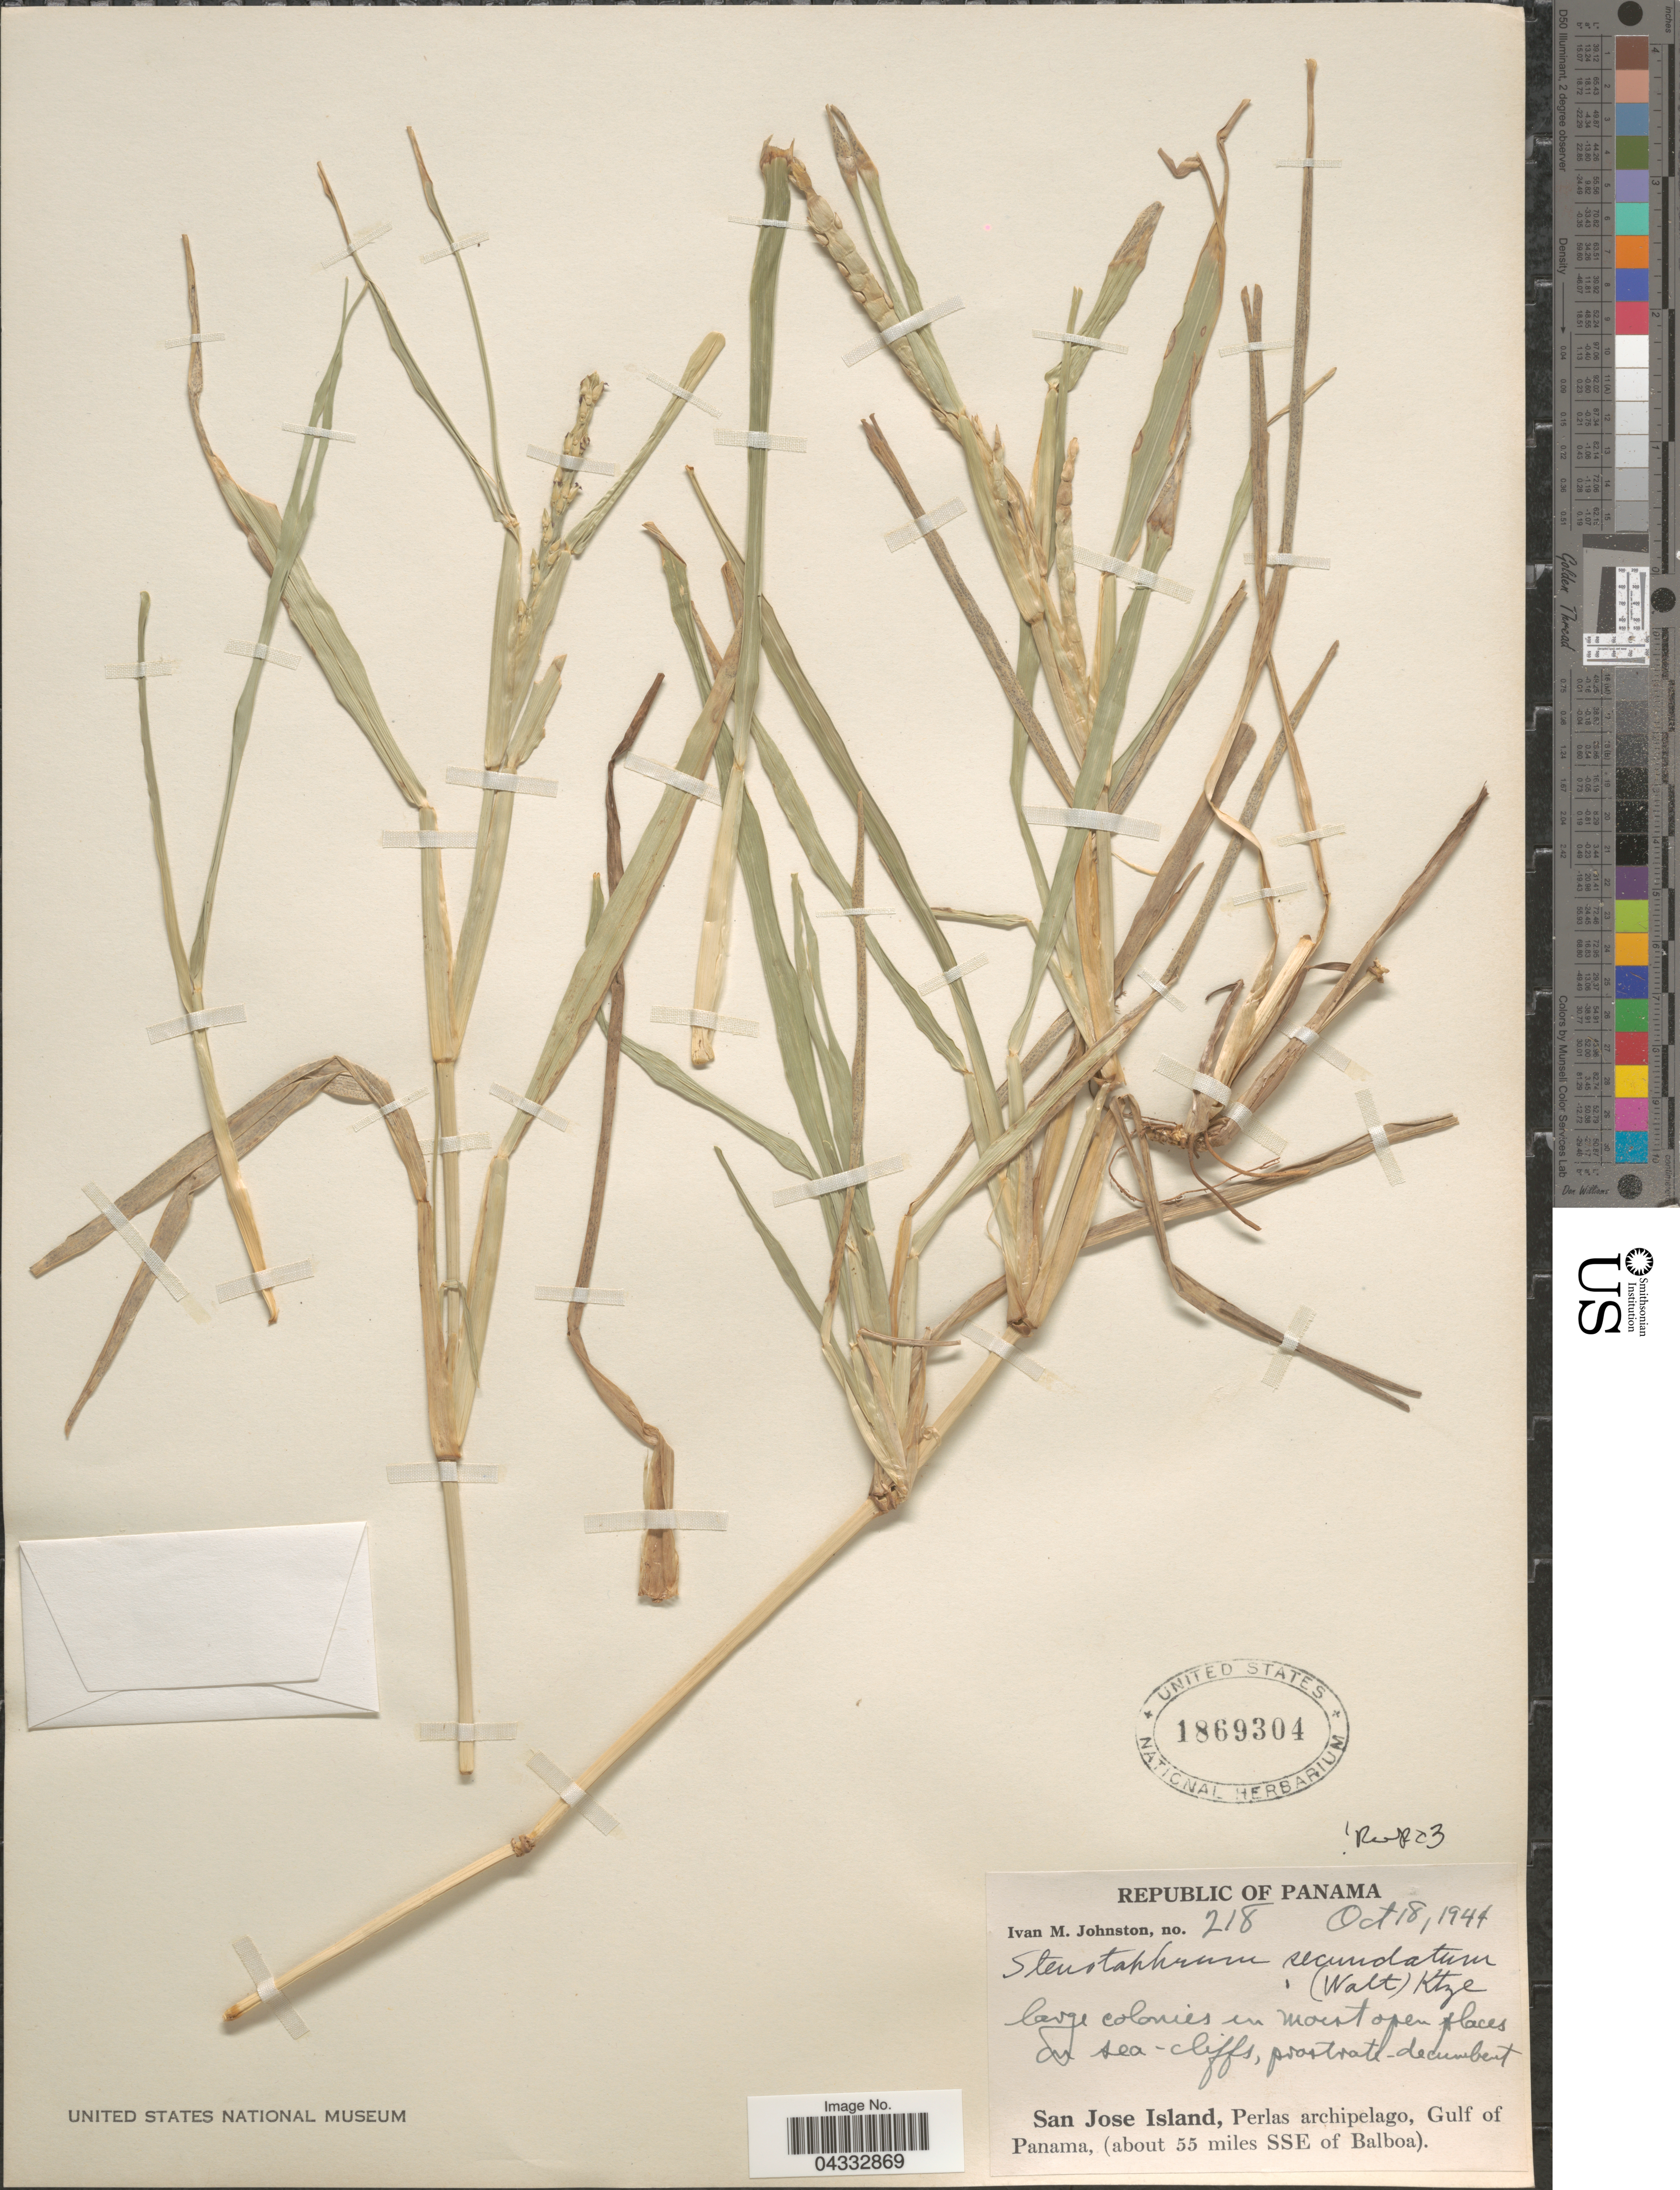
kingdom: Plantae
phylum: Tracheophyta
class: Liliopsida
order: Poales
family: Poaceae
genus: Stenotaphrum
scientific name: Stenotaphrum secundatum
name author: (Walter) Kuntze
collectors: I.M. Johnston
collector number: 218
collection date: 1944-10-18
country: Panama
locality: Republic of Panama. Large colonies in moist open places on sea-cliffs, prostrate-decumbent, San Jose Island, Perlas archipelago, Gulf of Panama, (about 55 miles SSE of Balboa).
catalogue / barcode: US 1869304